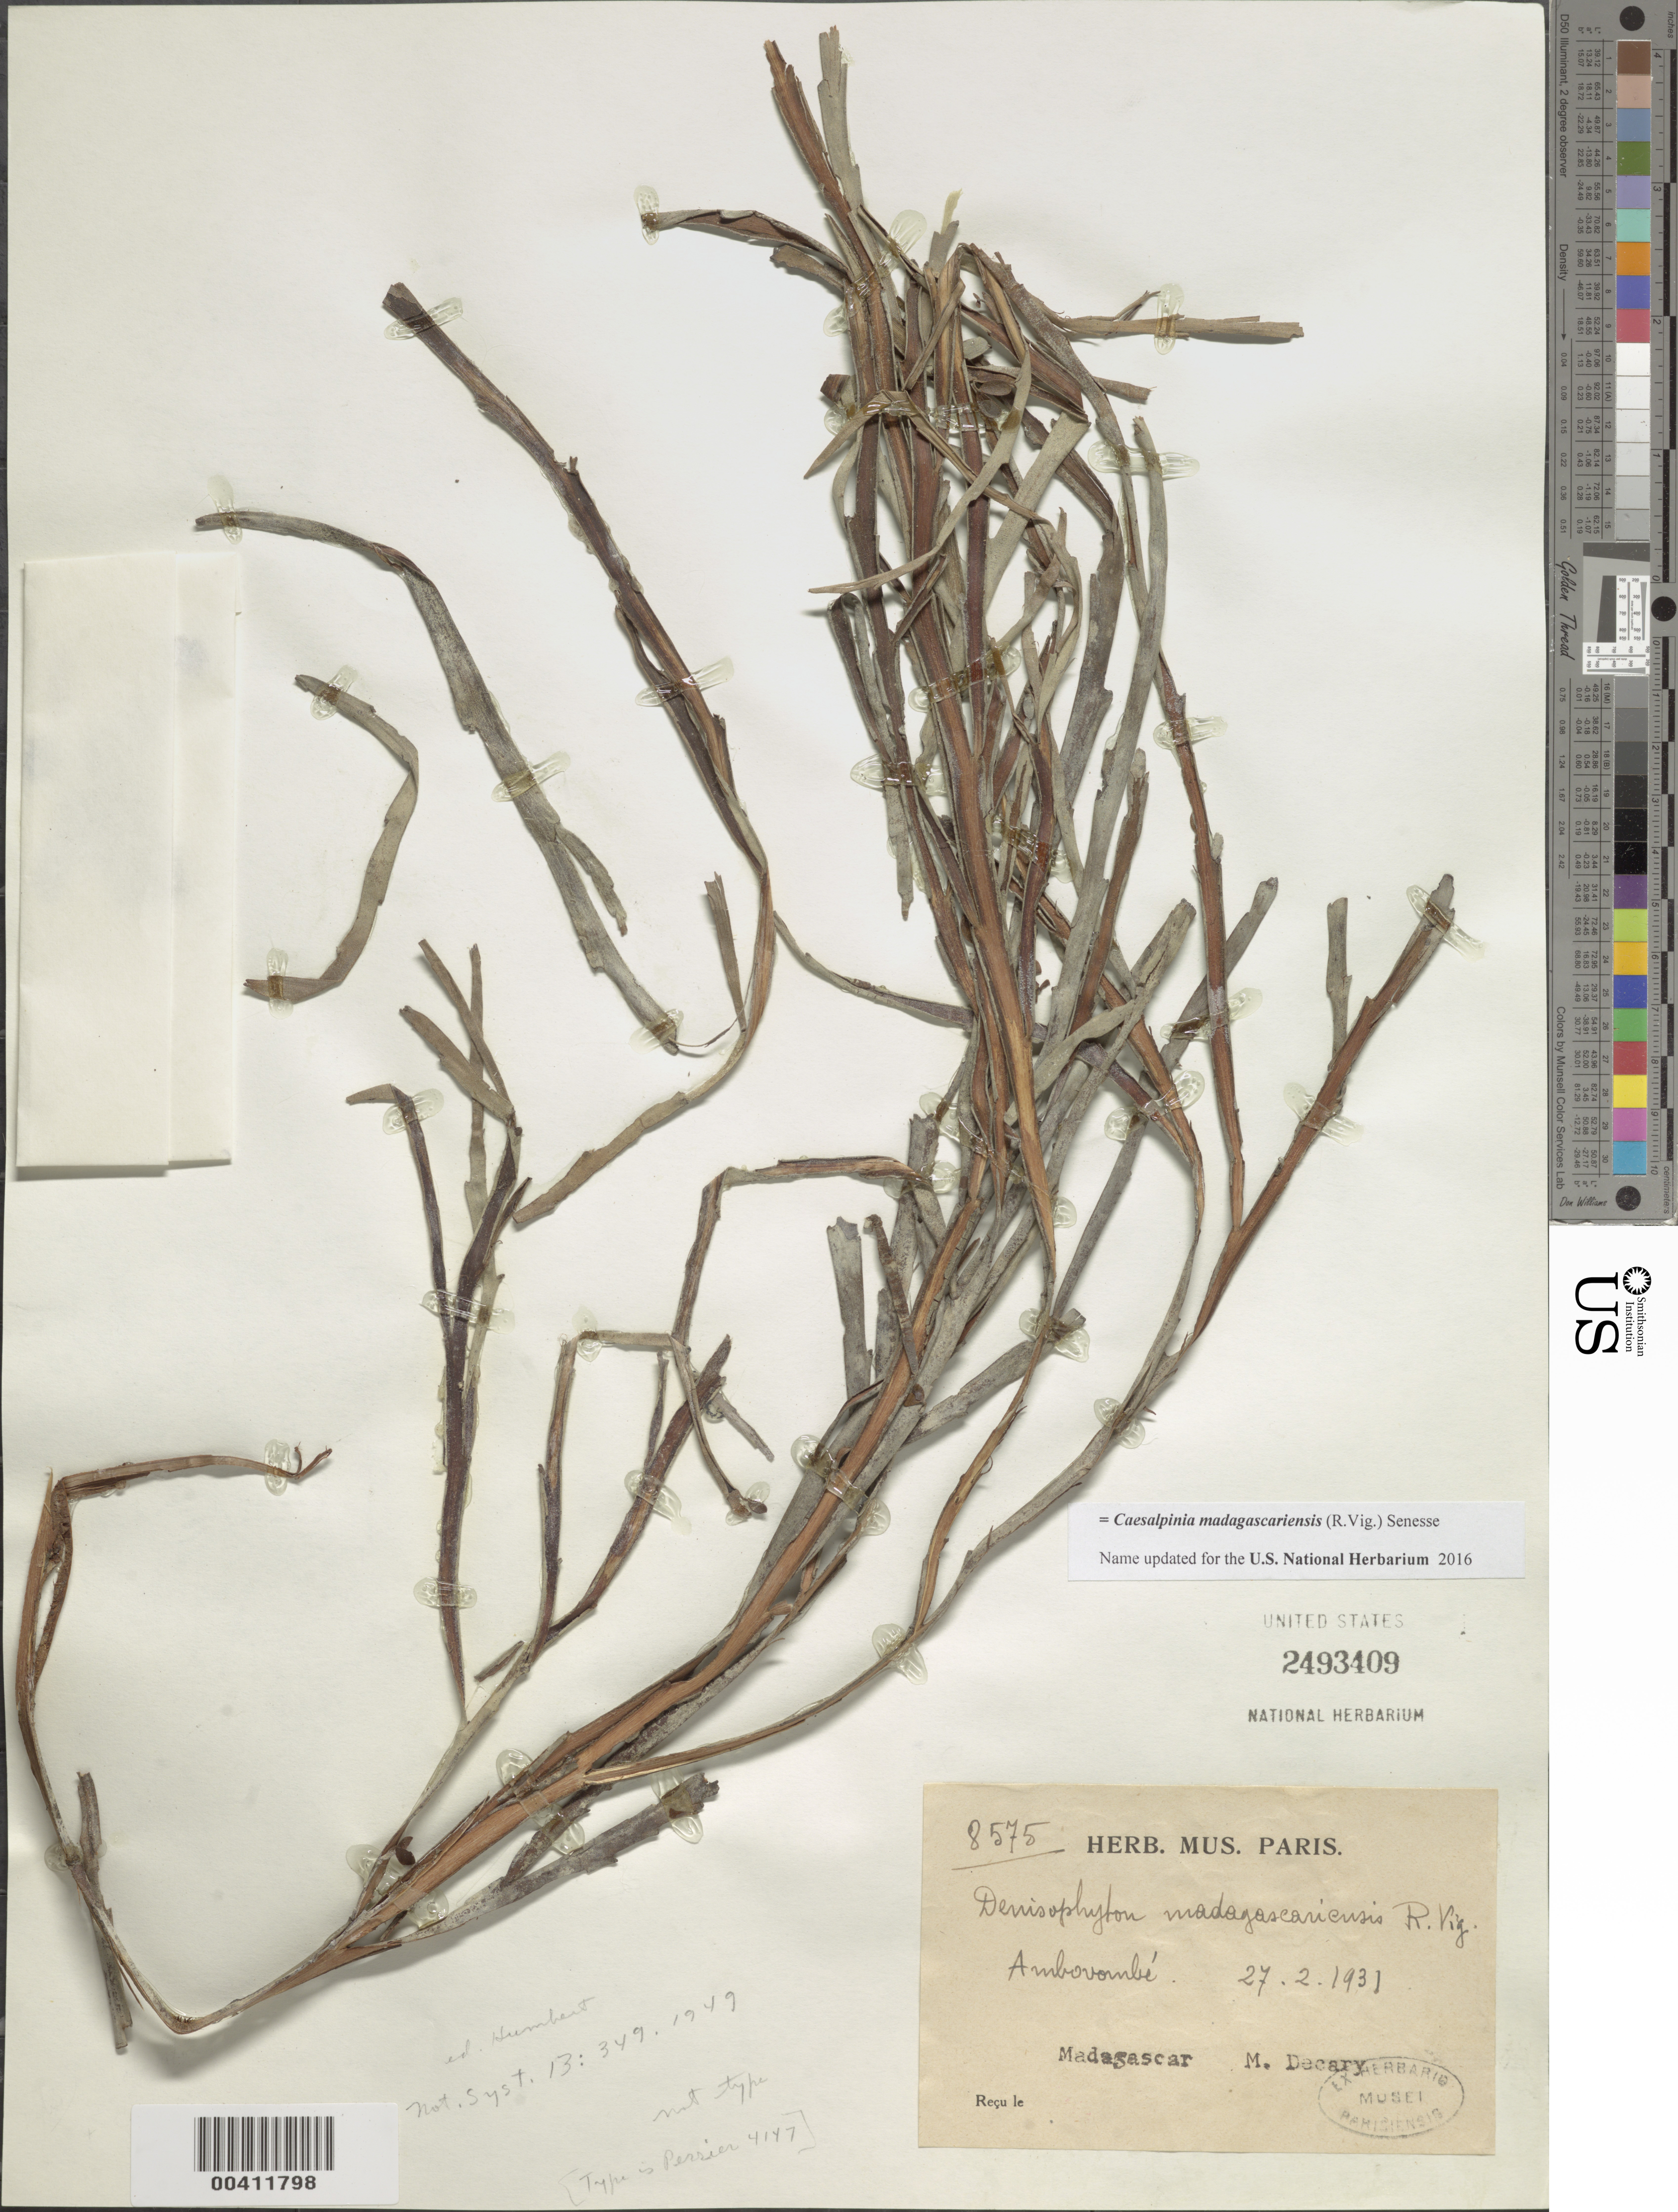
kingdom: Plantae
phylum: Tracheophyta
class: Magnoliopsida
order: Fabales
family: Fabaceae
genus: Denisophytum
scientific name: Denisophytum madagascarensis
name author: R. Vig.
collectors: R. Decary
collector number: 8575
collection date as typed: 27 Feb 1931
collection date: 1931-02-27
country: Madagascar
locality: Ambovombe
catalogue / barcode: US 2493049